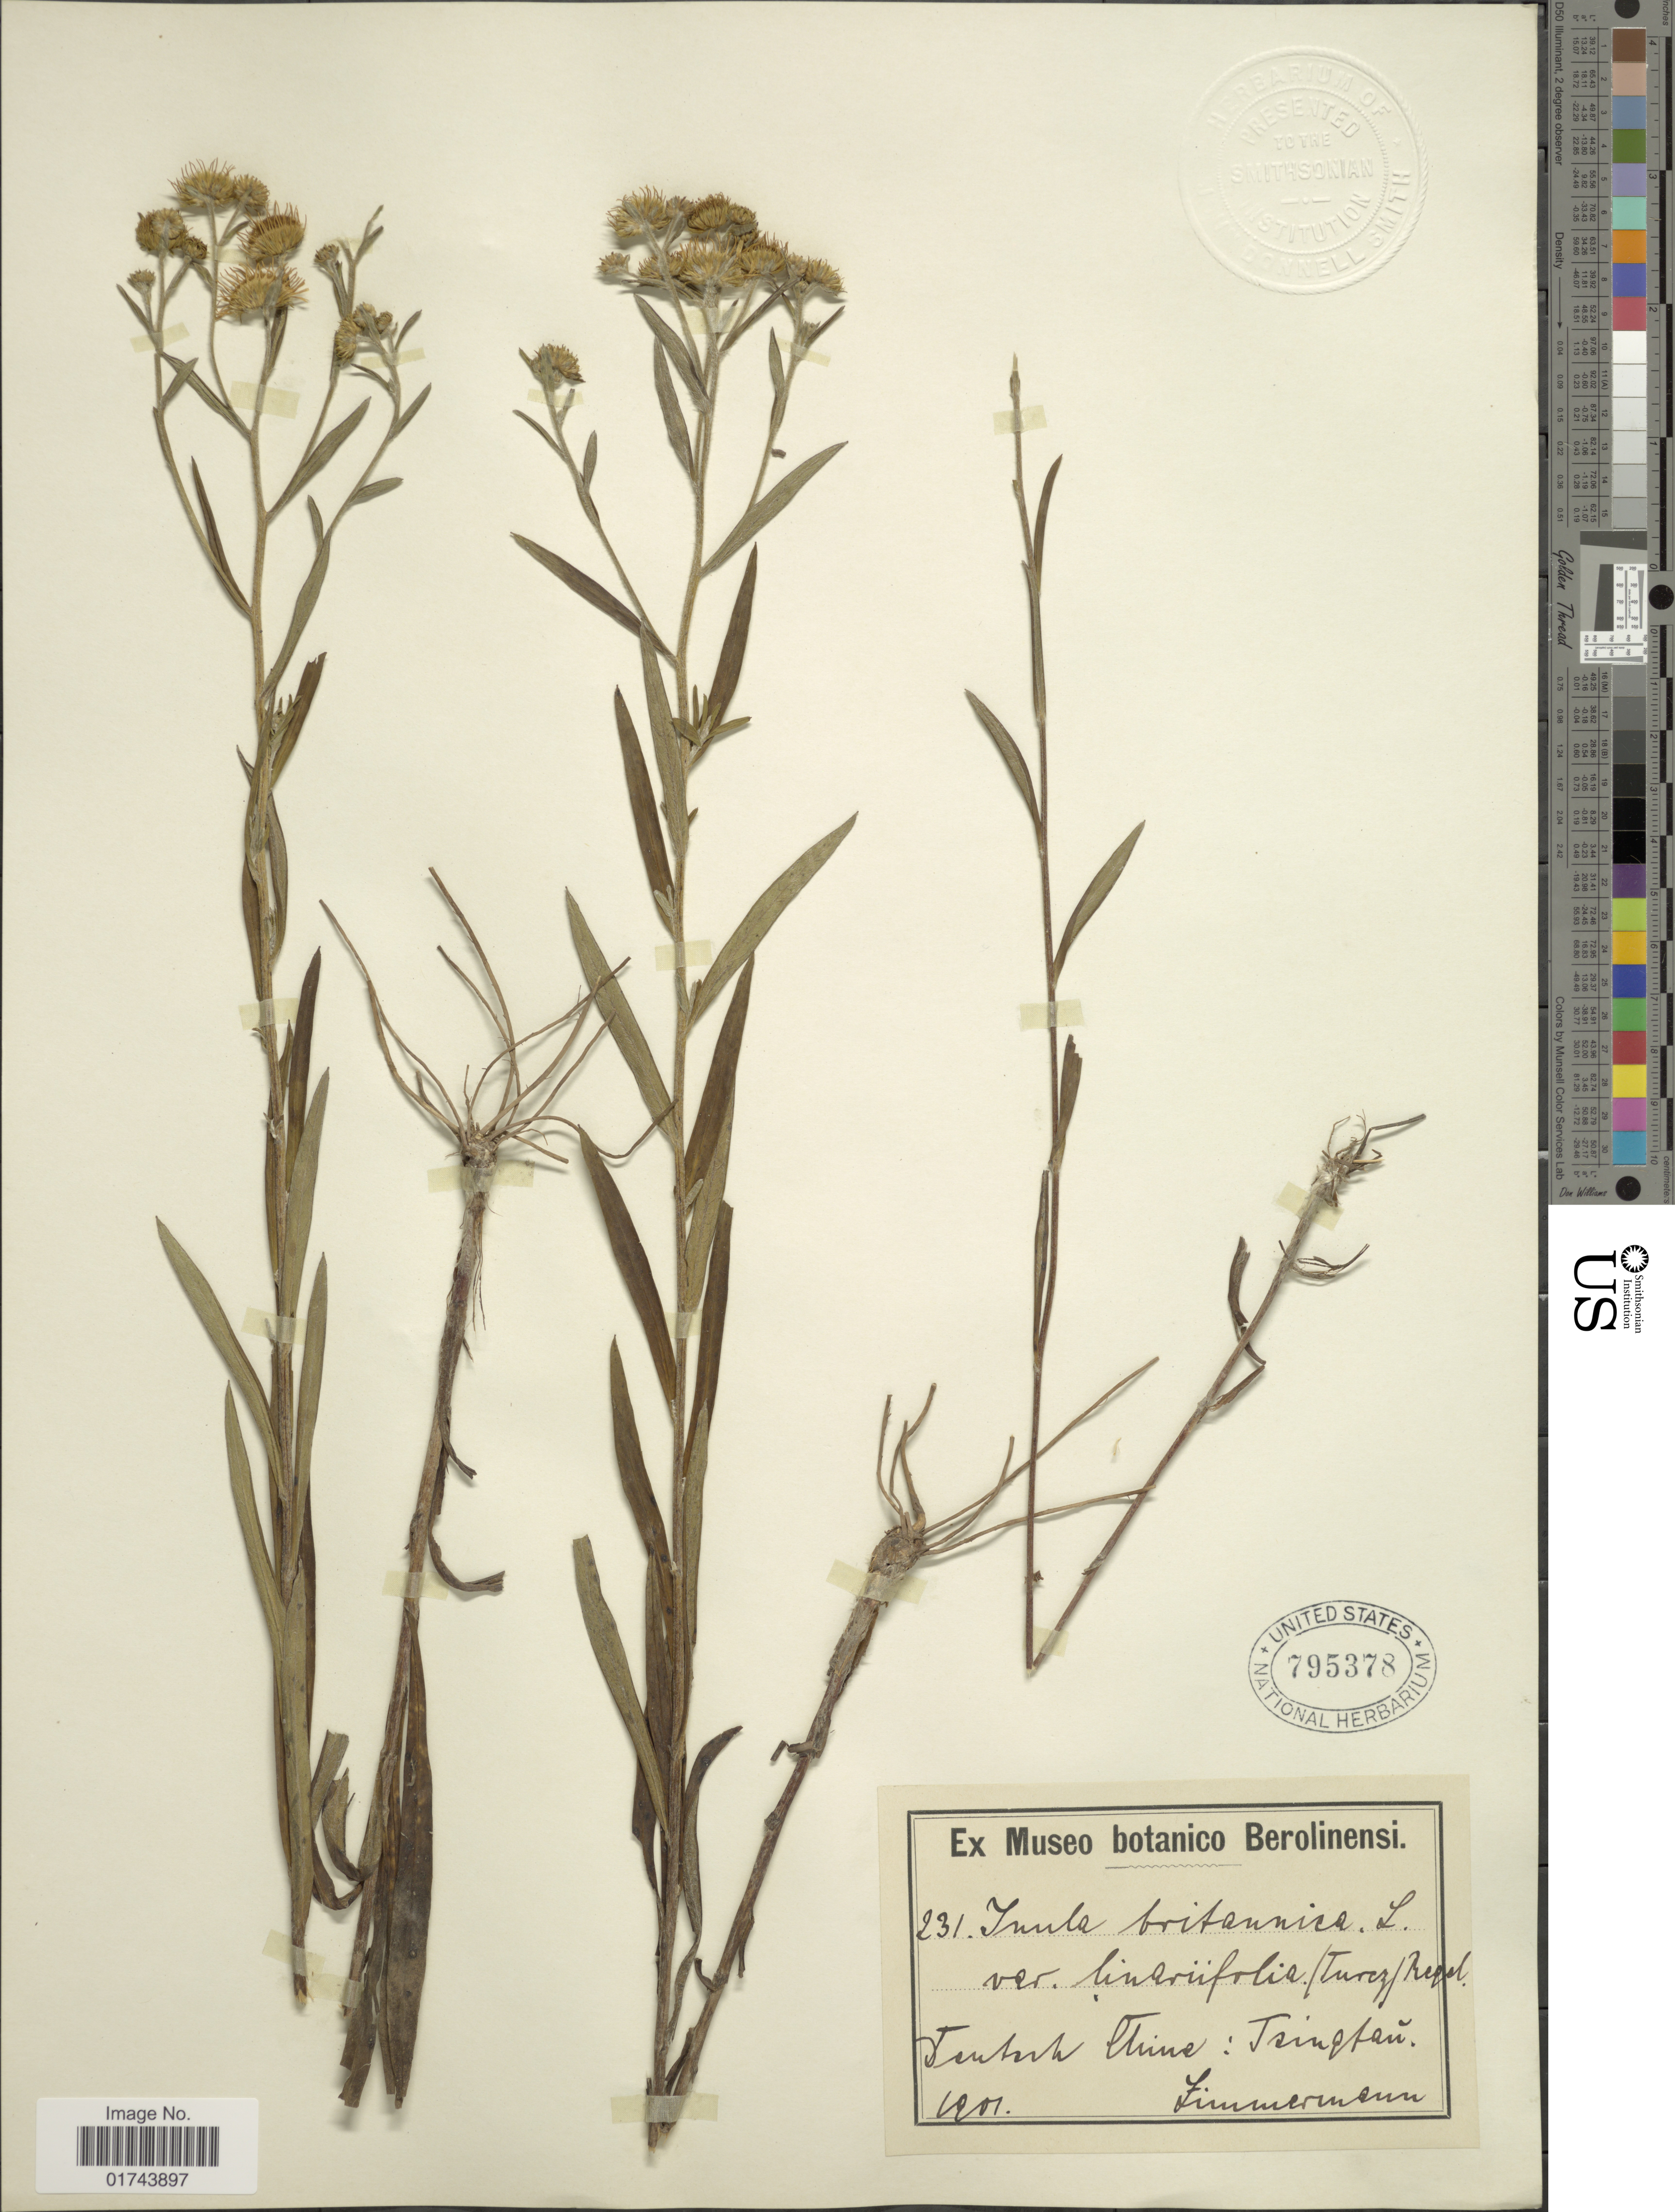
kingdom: Plantae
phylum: Tracheophyta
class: Magnoliopsida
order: Asterales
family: Asteraceae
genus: Inula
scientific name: Inula britannica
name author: L.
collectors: -- Zimmerman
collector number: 231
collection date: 1901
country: China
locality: Tentuh Chine: Tsingfen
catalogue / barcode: US 795378